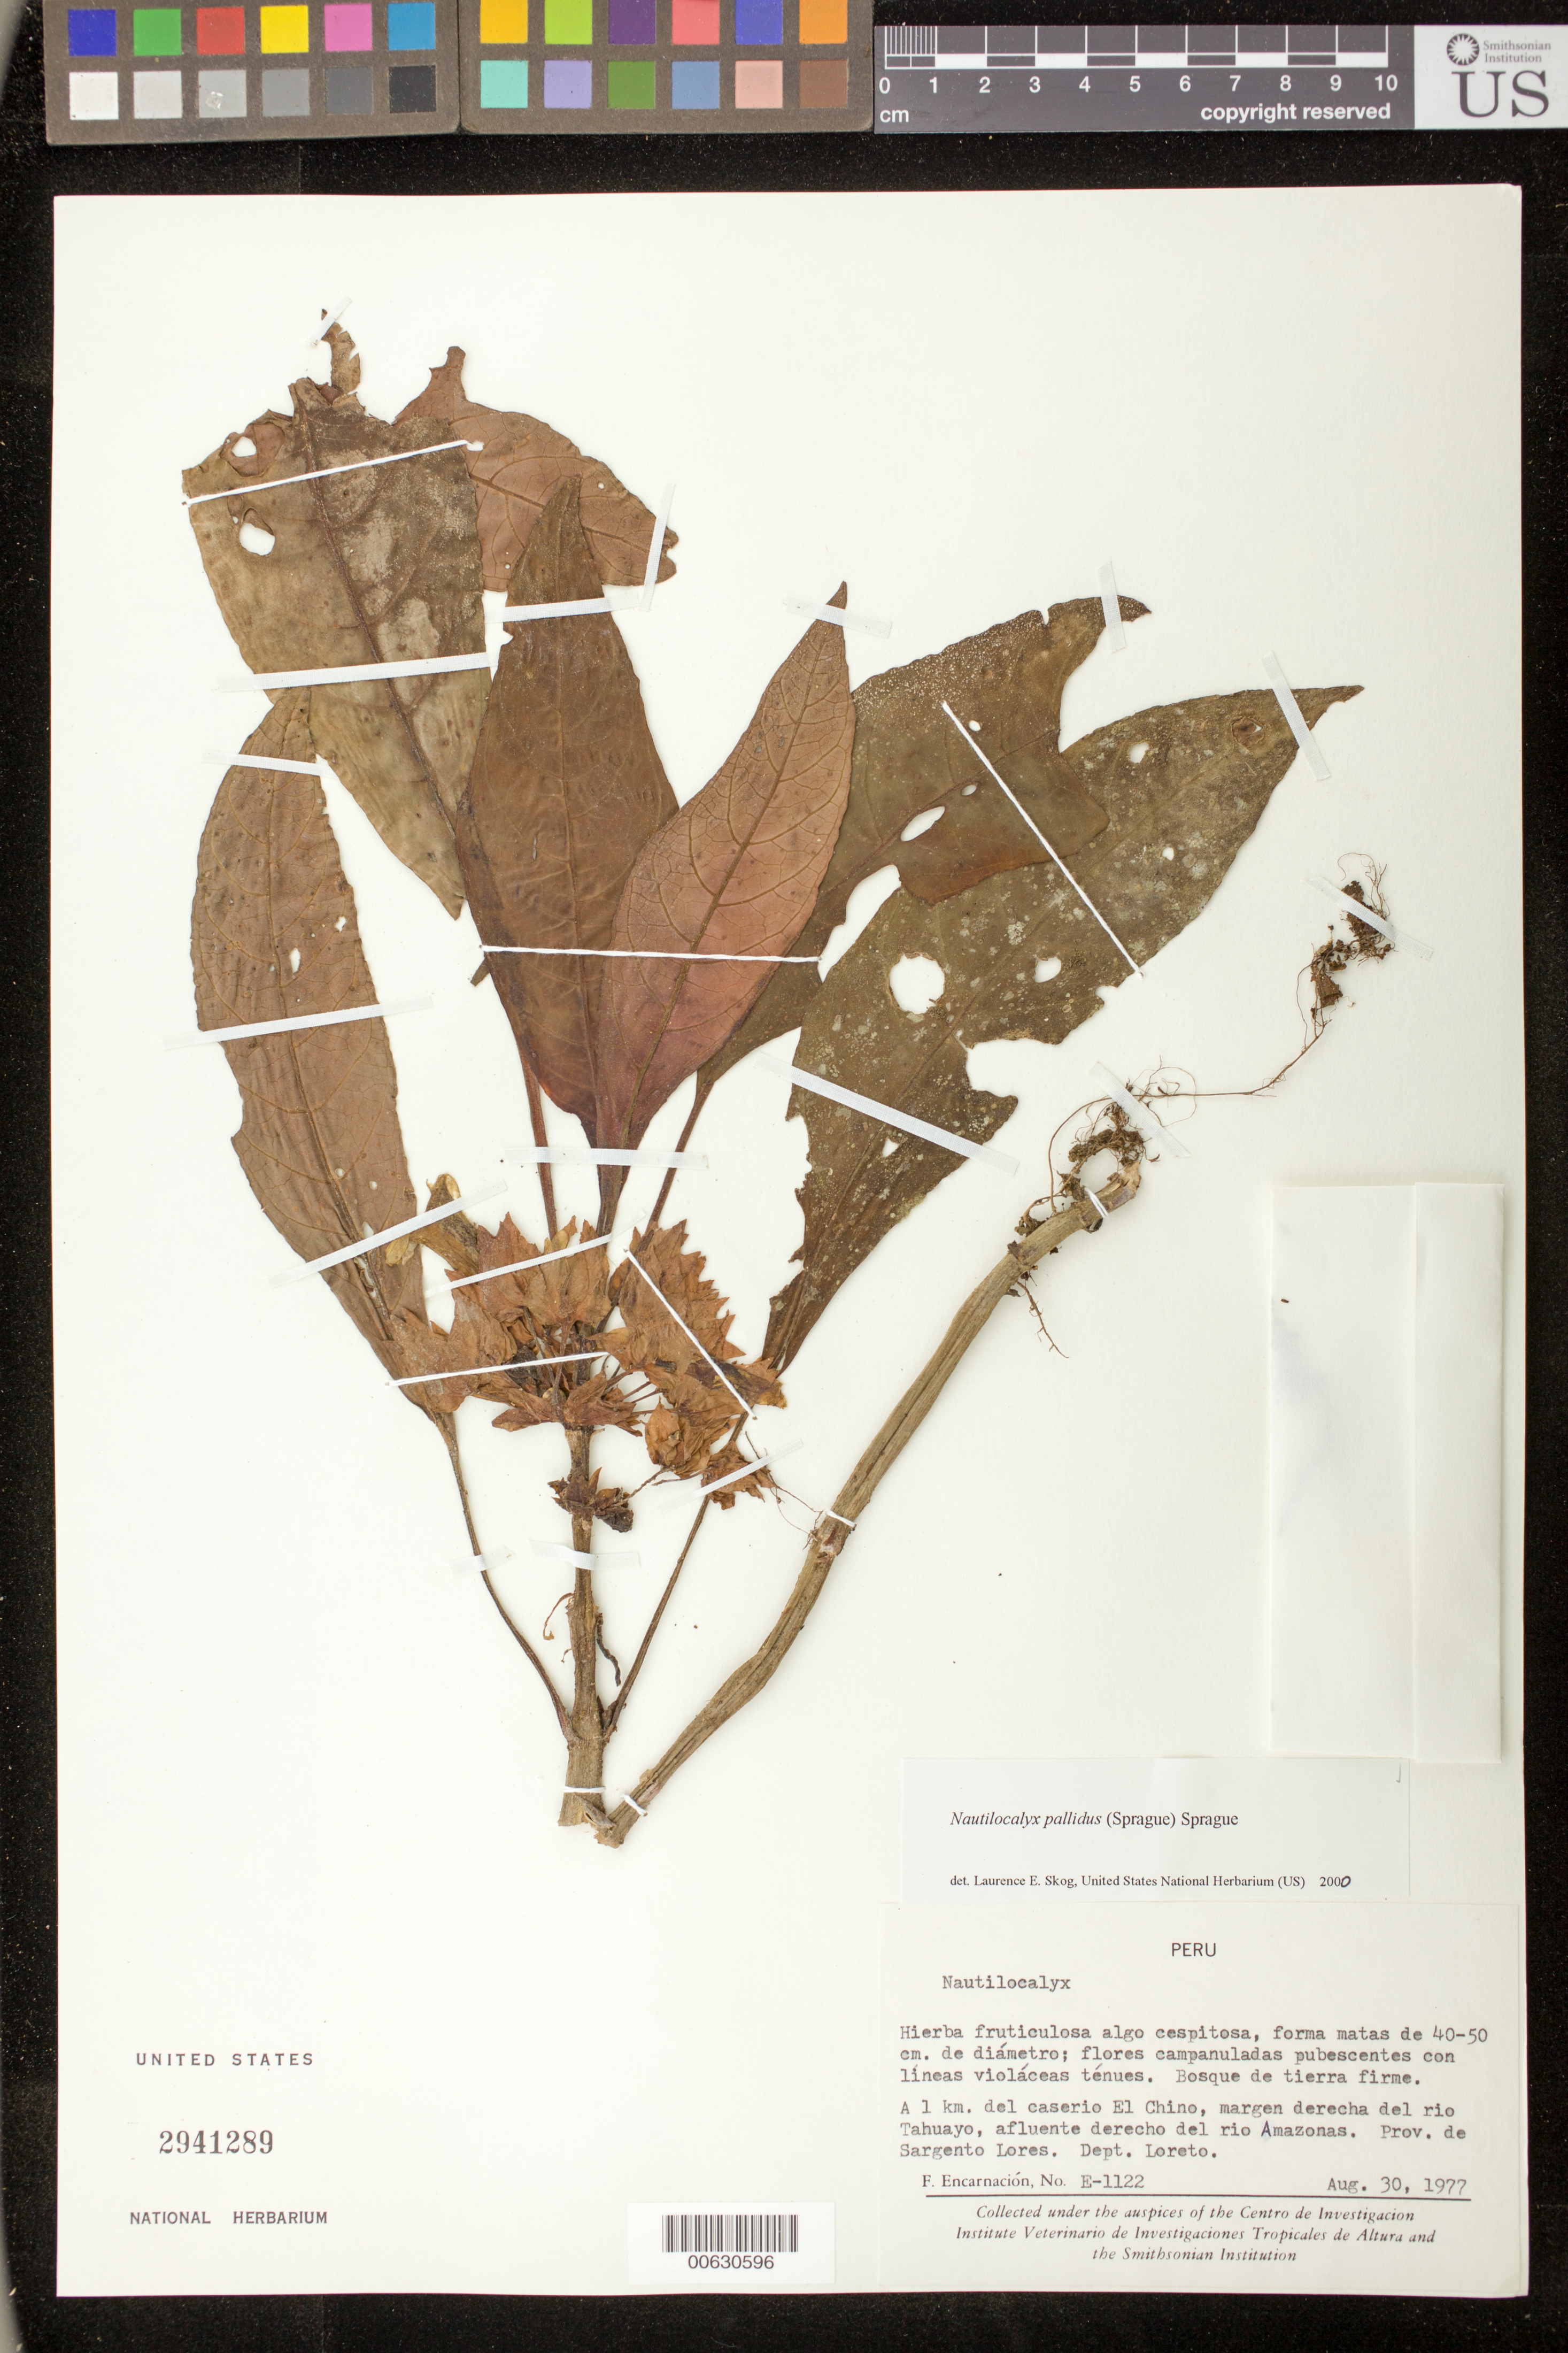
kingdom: Plantae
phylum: Tracheophyta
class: Magnoliopsida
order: Lamiales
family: Gesneriaceae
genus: Nautilocalyx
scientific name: Nautilocalyx pallidus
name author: (Sprague) C. Sprague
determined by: Skog, Laurence E.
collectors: F. Encarnación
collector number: E- 1122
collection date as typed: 30 Aug 1977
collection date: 1977-08-30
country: Peru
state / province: Loreto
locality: A 1 km del caserio El Chino, margen derecha del rio Tahuayo, afluente derecho del rio Amazonas, Prov. de Sargento Lores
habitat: Bosque de tierra firme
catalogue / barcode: US 2941289